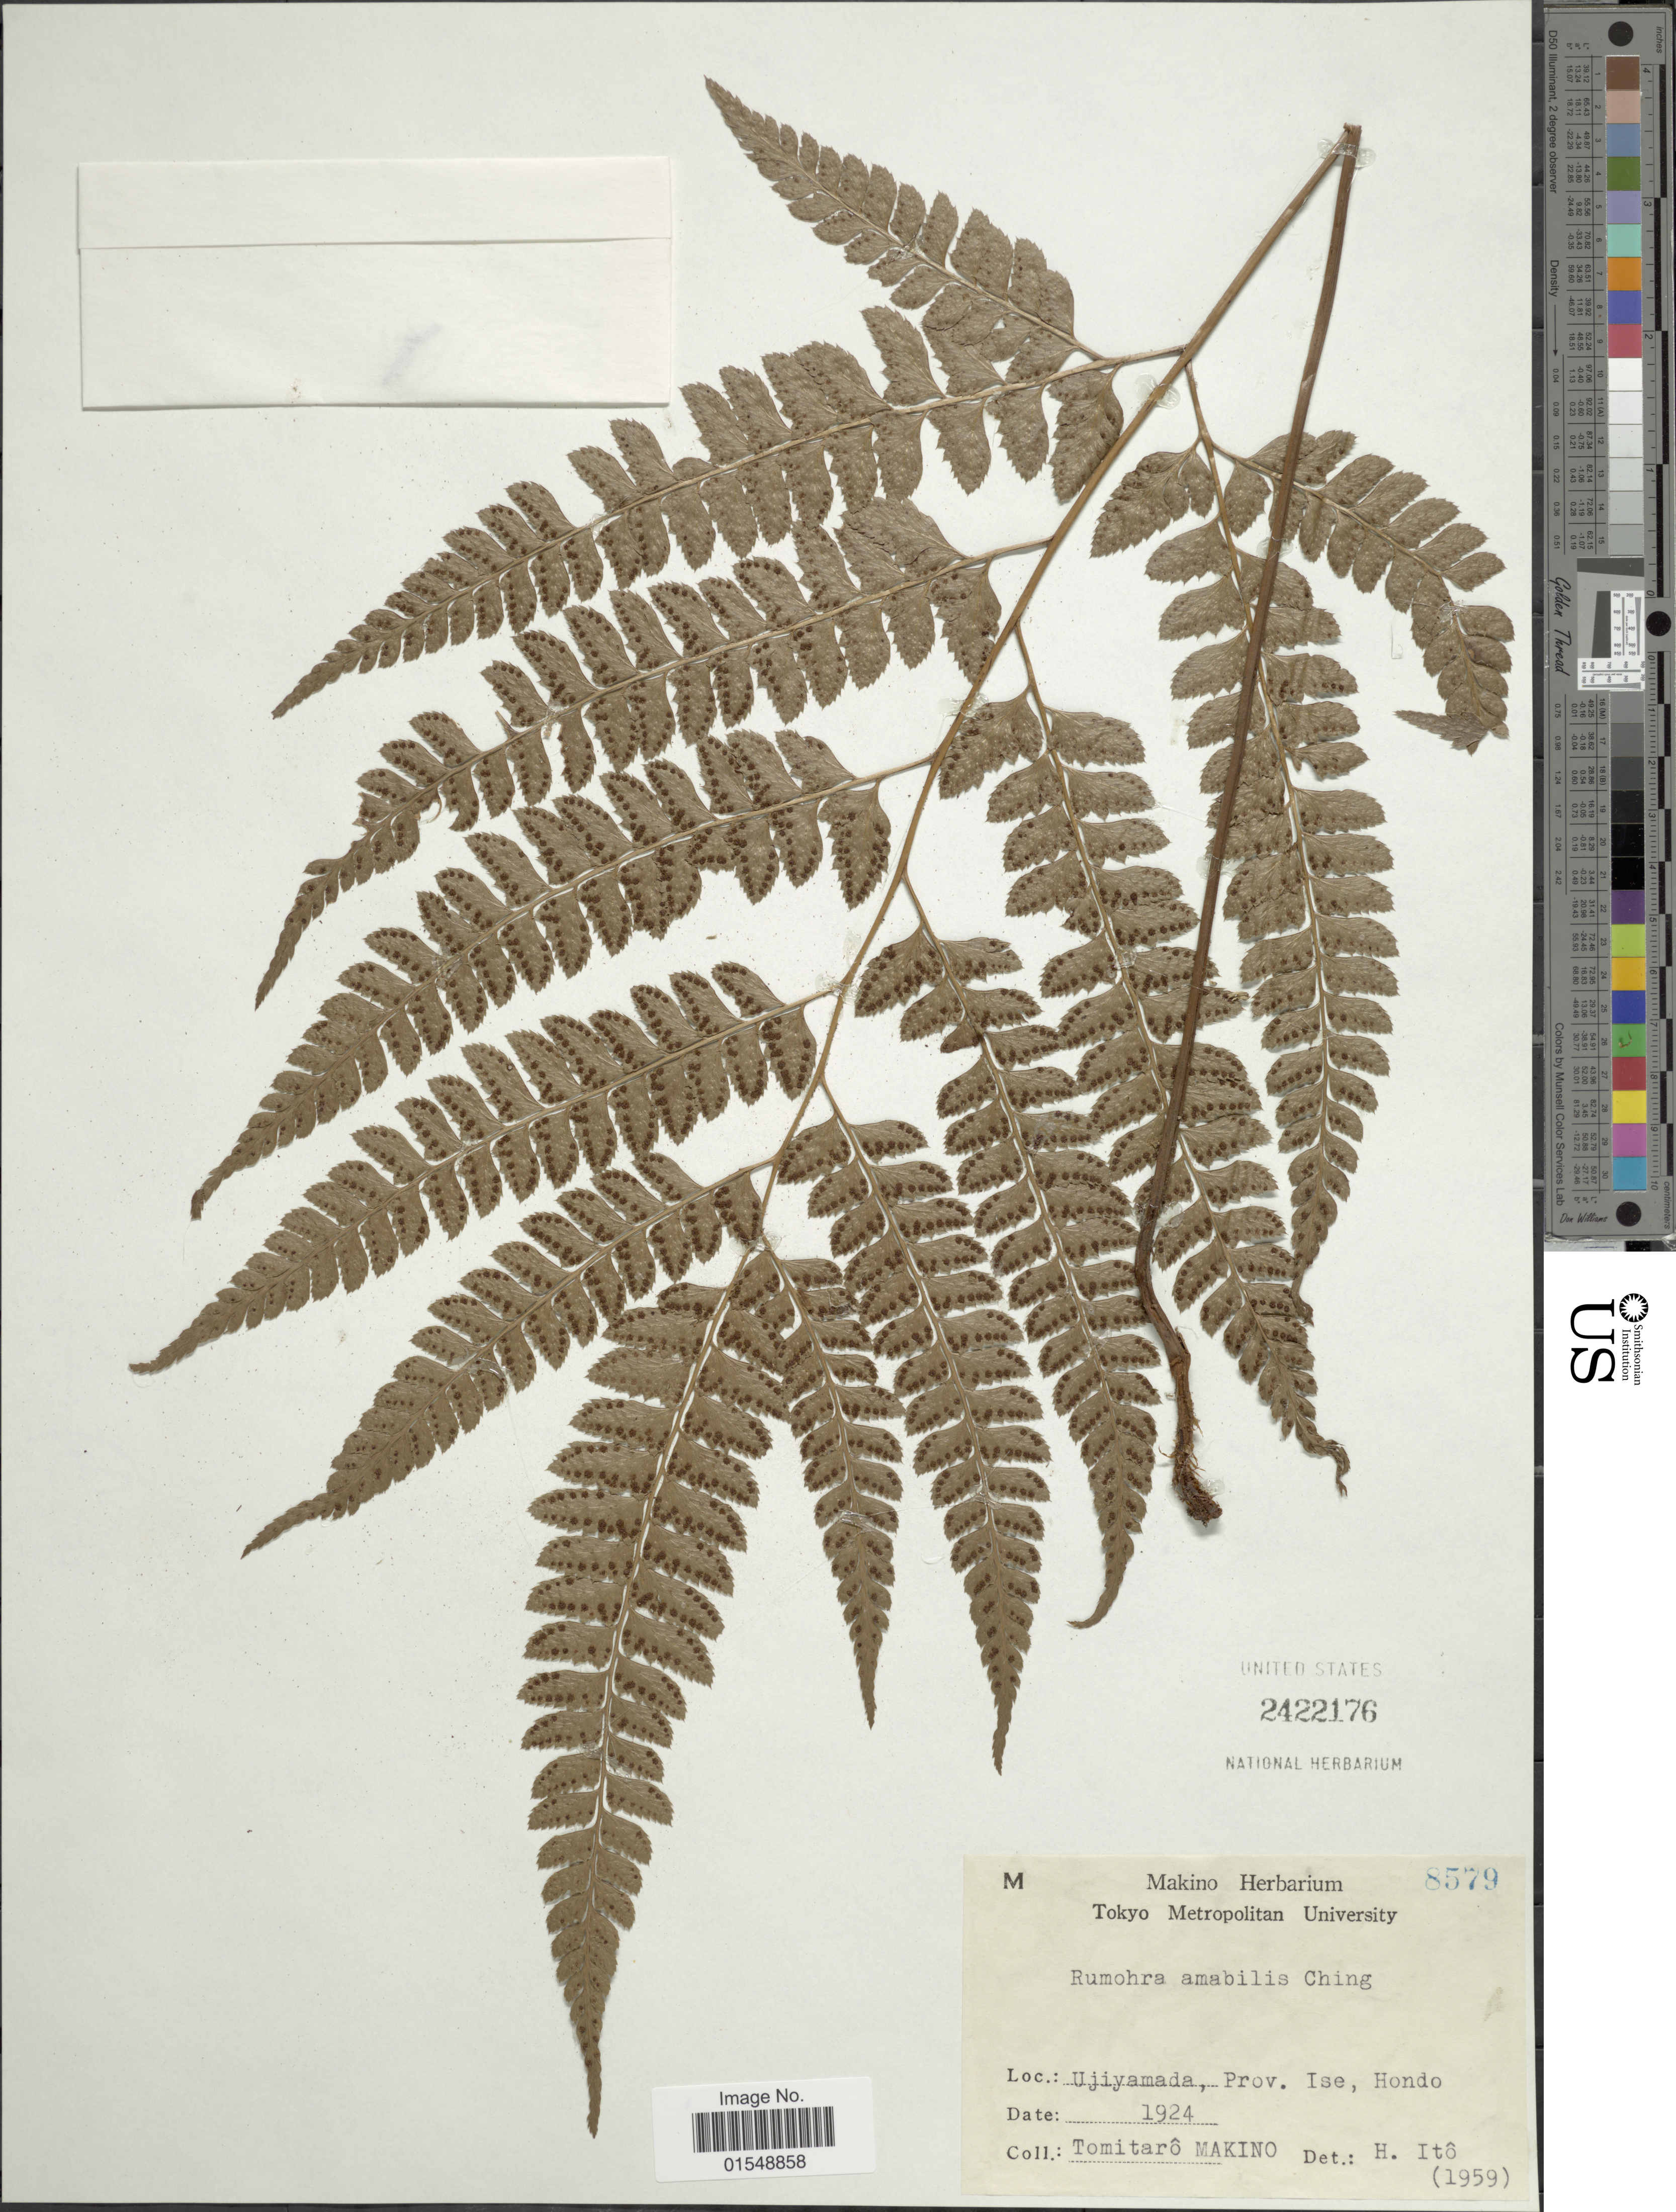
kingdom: Plantae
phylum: Tracheophyta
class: Polypodiopsida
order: Polypodiales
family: Dryopteridaceae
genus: Arachniodes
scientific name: Arachniodes amabilis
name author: (Blume) Tindale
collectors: T. Makino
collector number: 8579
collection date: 1924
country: Japan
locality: Ujiyamada, Prov. Ise, Hondo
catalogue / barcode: US 2422176